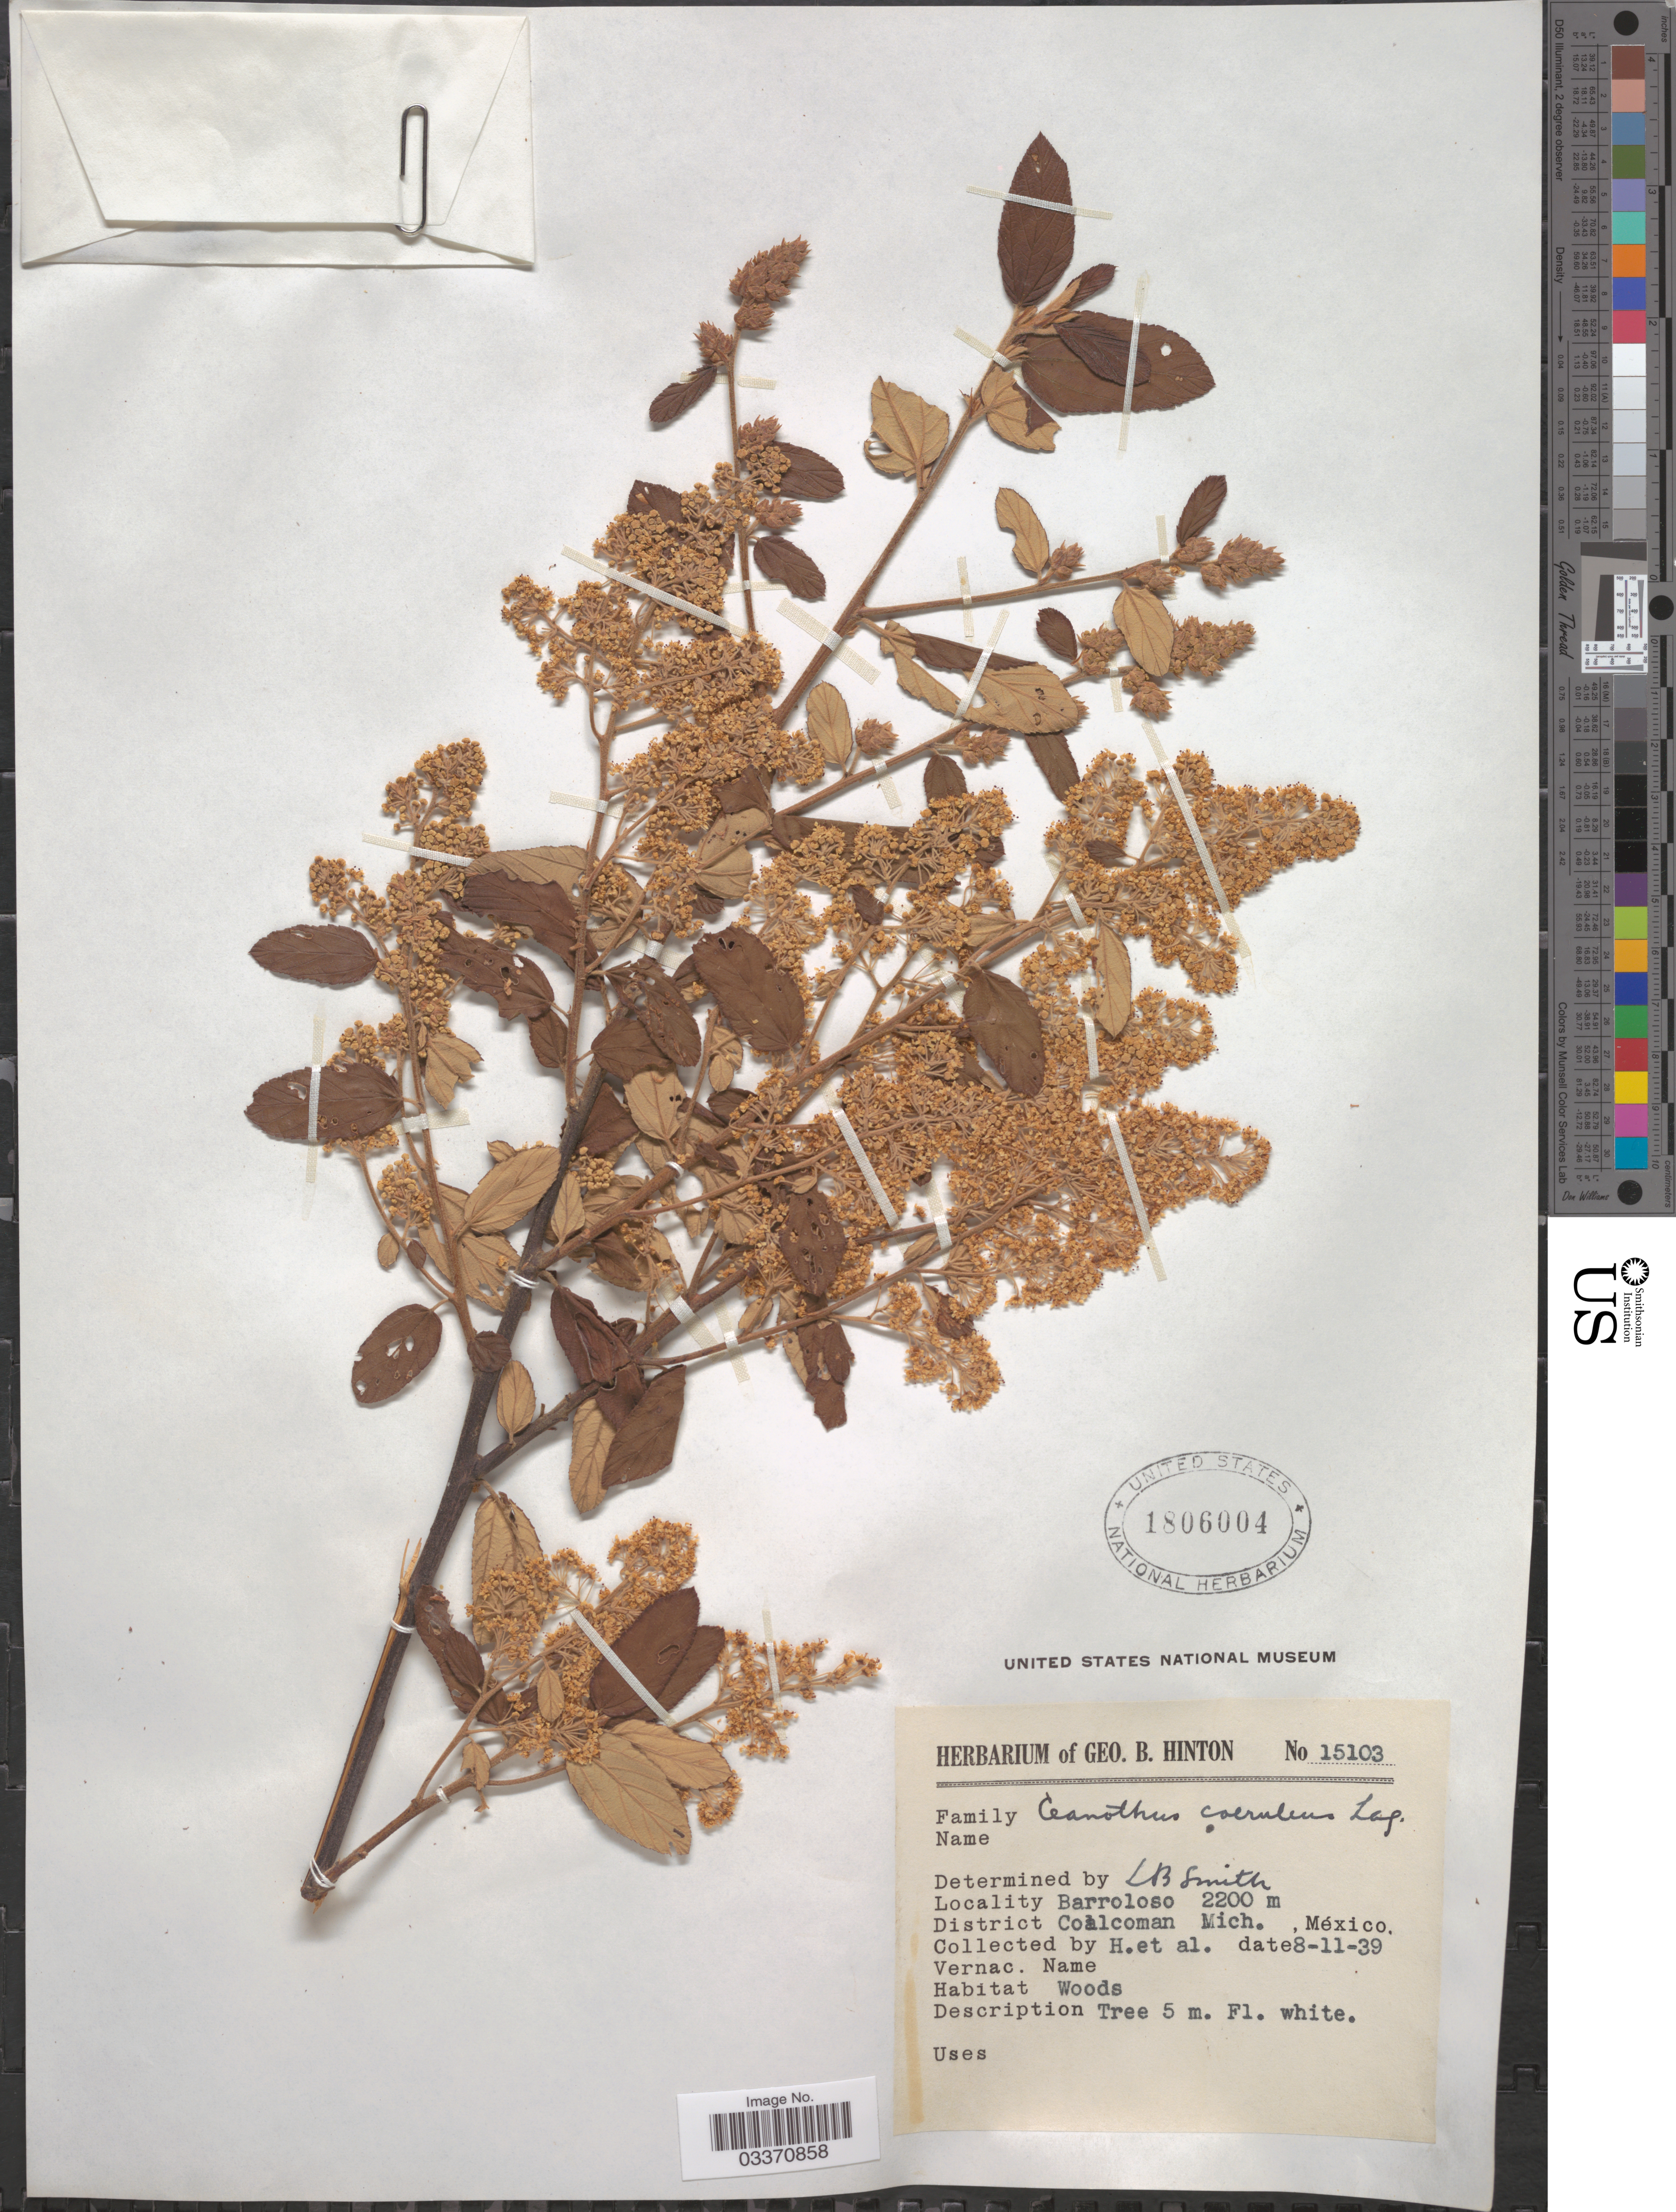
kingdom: Plantae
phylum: Tracheophyta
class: Magnoliopsida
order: Rosales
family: Rhamnaceae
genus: Ceanothus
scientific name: Ceanothus caeruleus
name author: Lag.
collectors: G. B. Hinton & et al.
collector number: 15103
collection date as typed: Transcribed d/m/y: 8/11/39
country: Mexico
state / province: Michoacán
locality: Barroloso. District Coalcoman.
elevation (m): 2200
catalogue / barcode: US 1806004